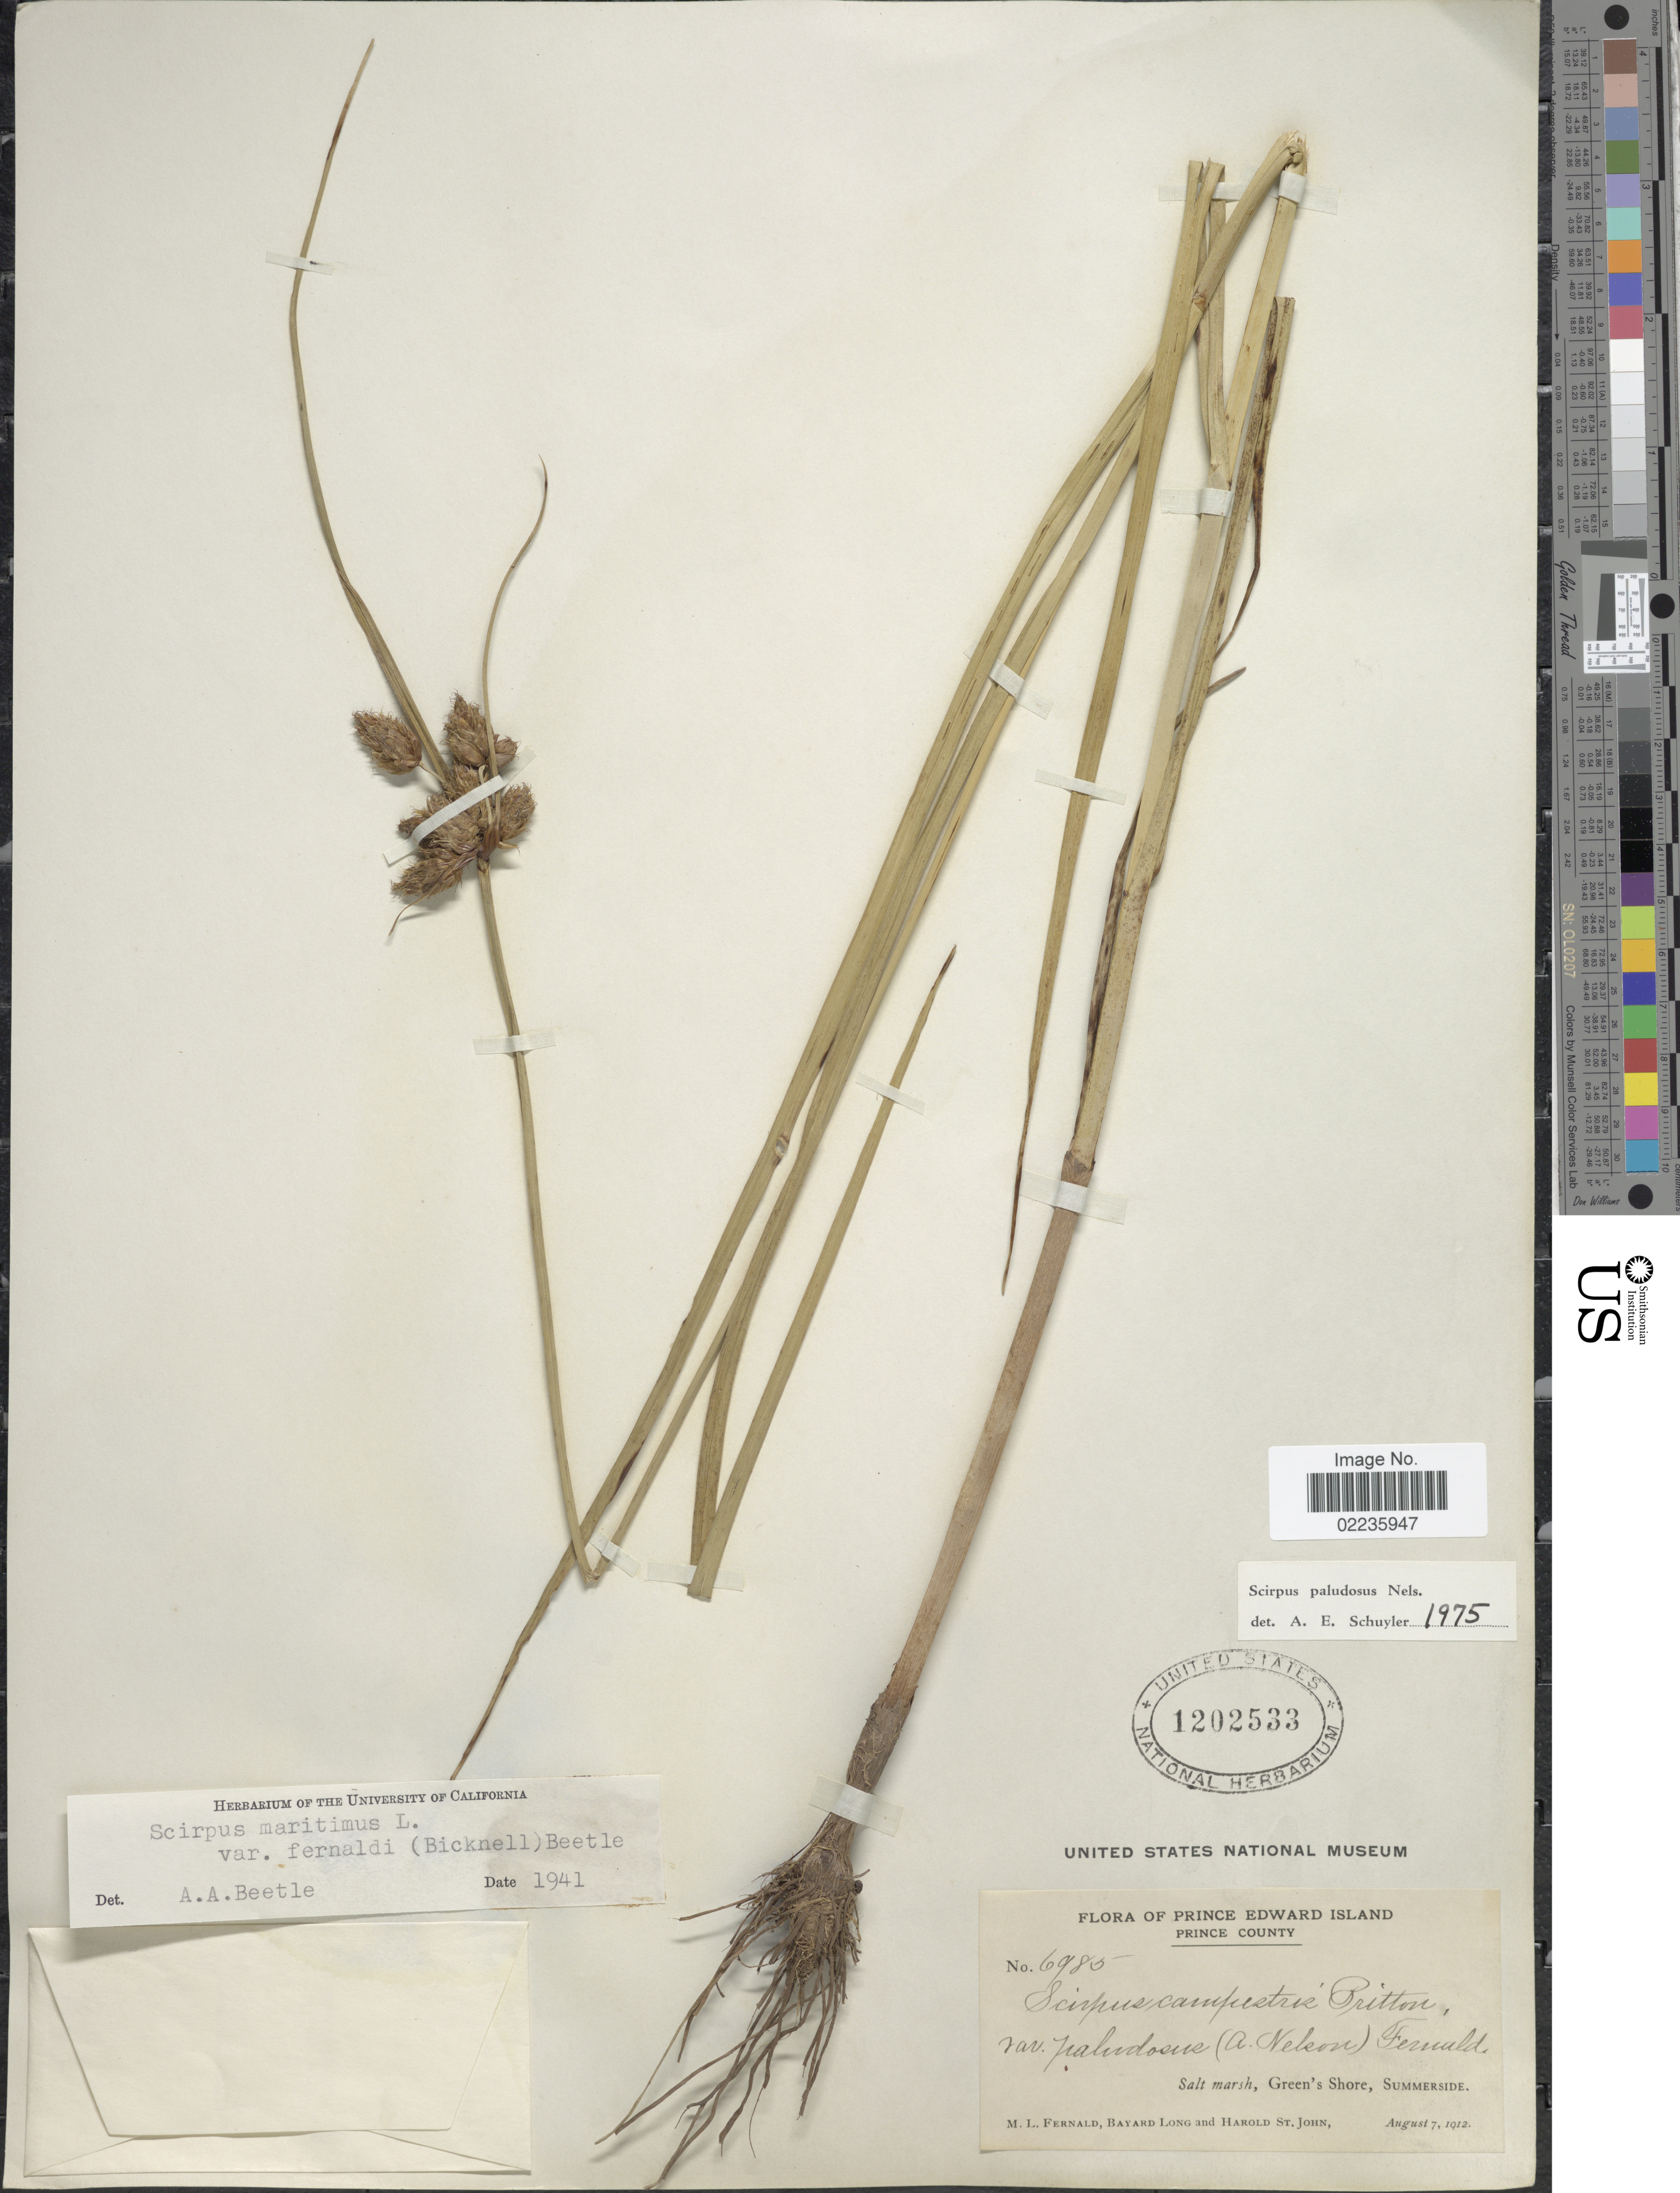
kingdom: Plantae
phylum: Tracheophyta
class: Liliopsida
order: Poales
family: Cyperaceae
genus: Bolboschoenus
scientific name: Bolboschoenus maritimus subsp. paludosus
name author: (A. Nelson) T. Koyama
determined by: Strong, M. T., (US), Smithsonian Institution - National Museum of Natural History (UNITED STATES)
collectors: M. L. Fernald, B. Long & -. St. John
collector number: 6985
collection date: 1912-08-07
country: Canada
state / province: Prince Edward Island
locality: Prince County. Salt marsh, Green's Shore, Summerside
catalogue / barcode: US 1202533